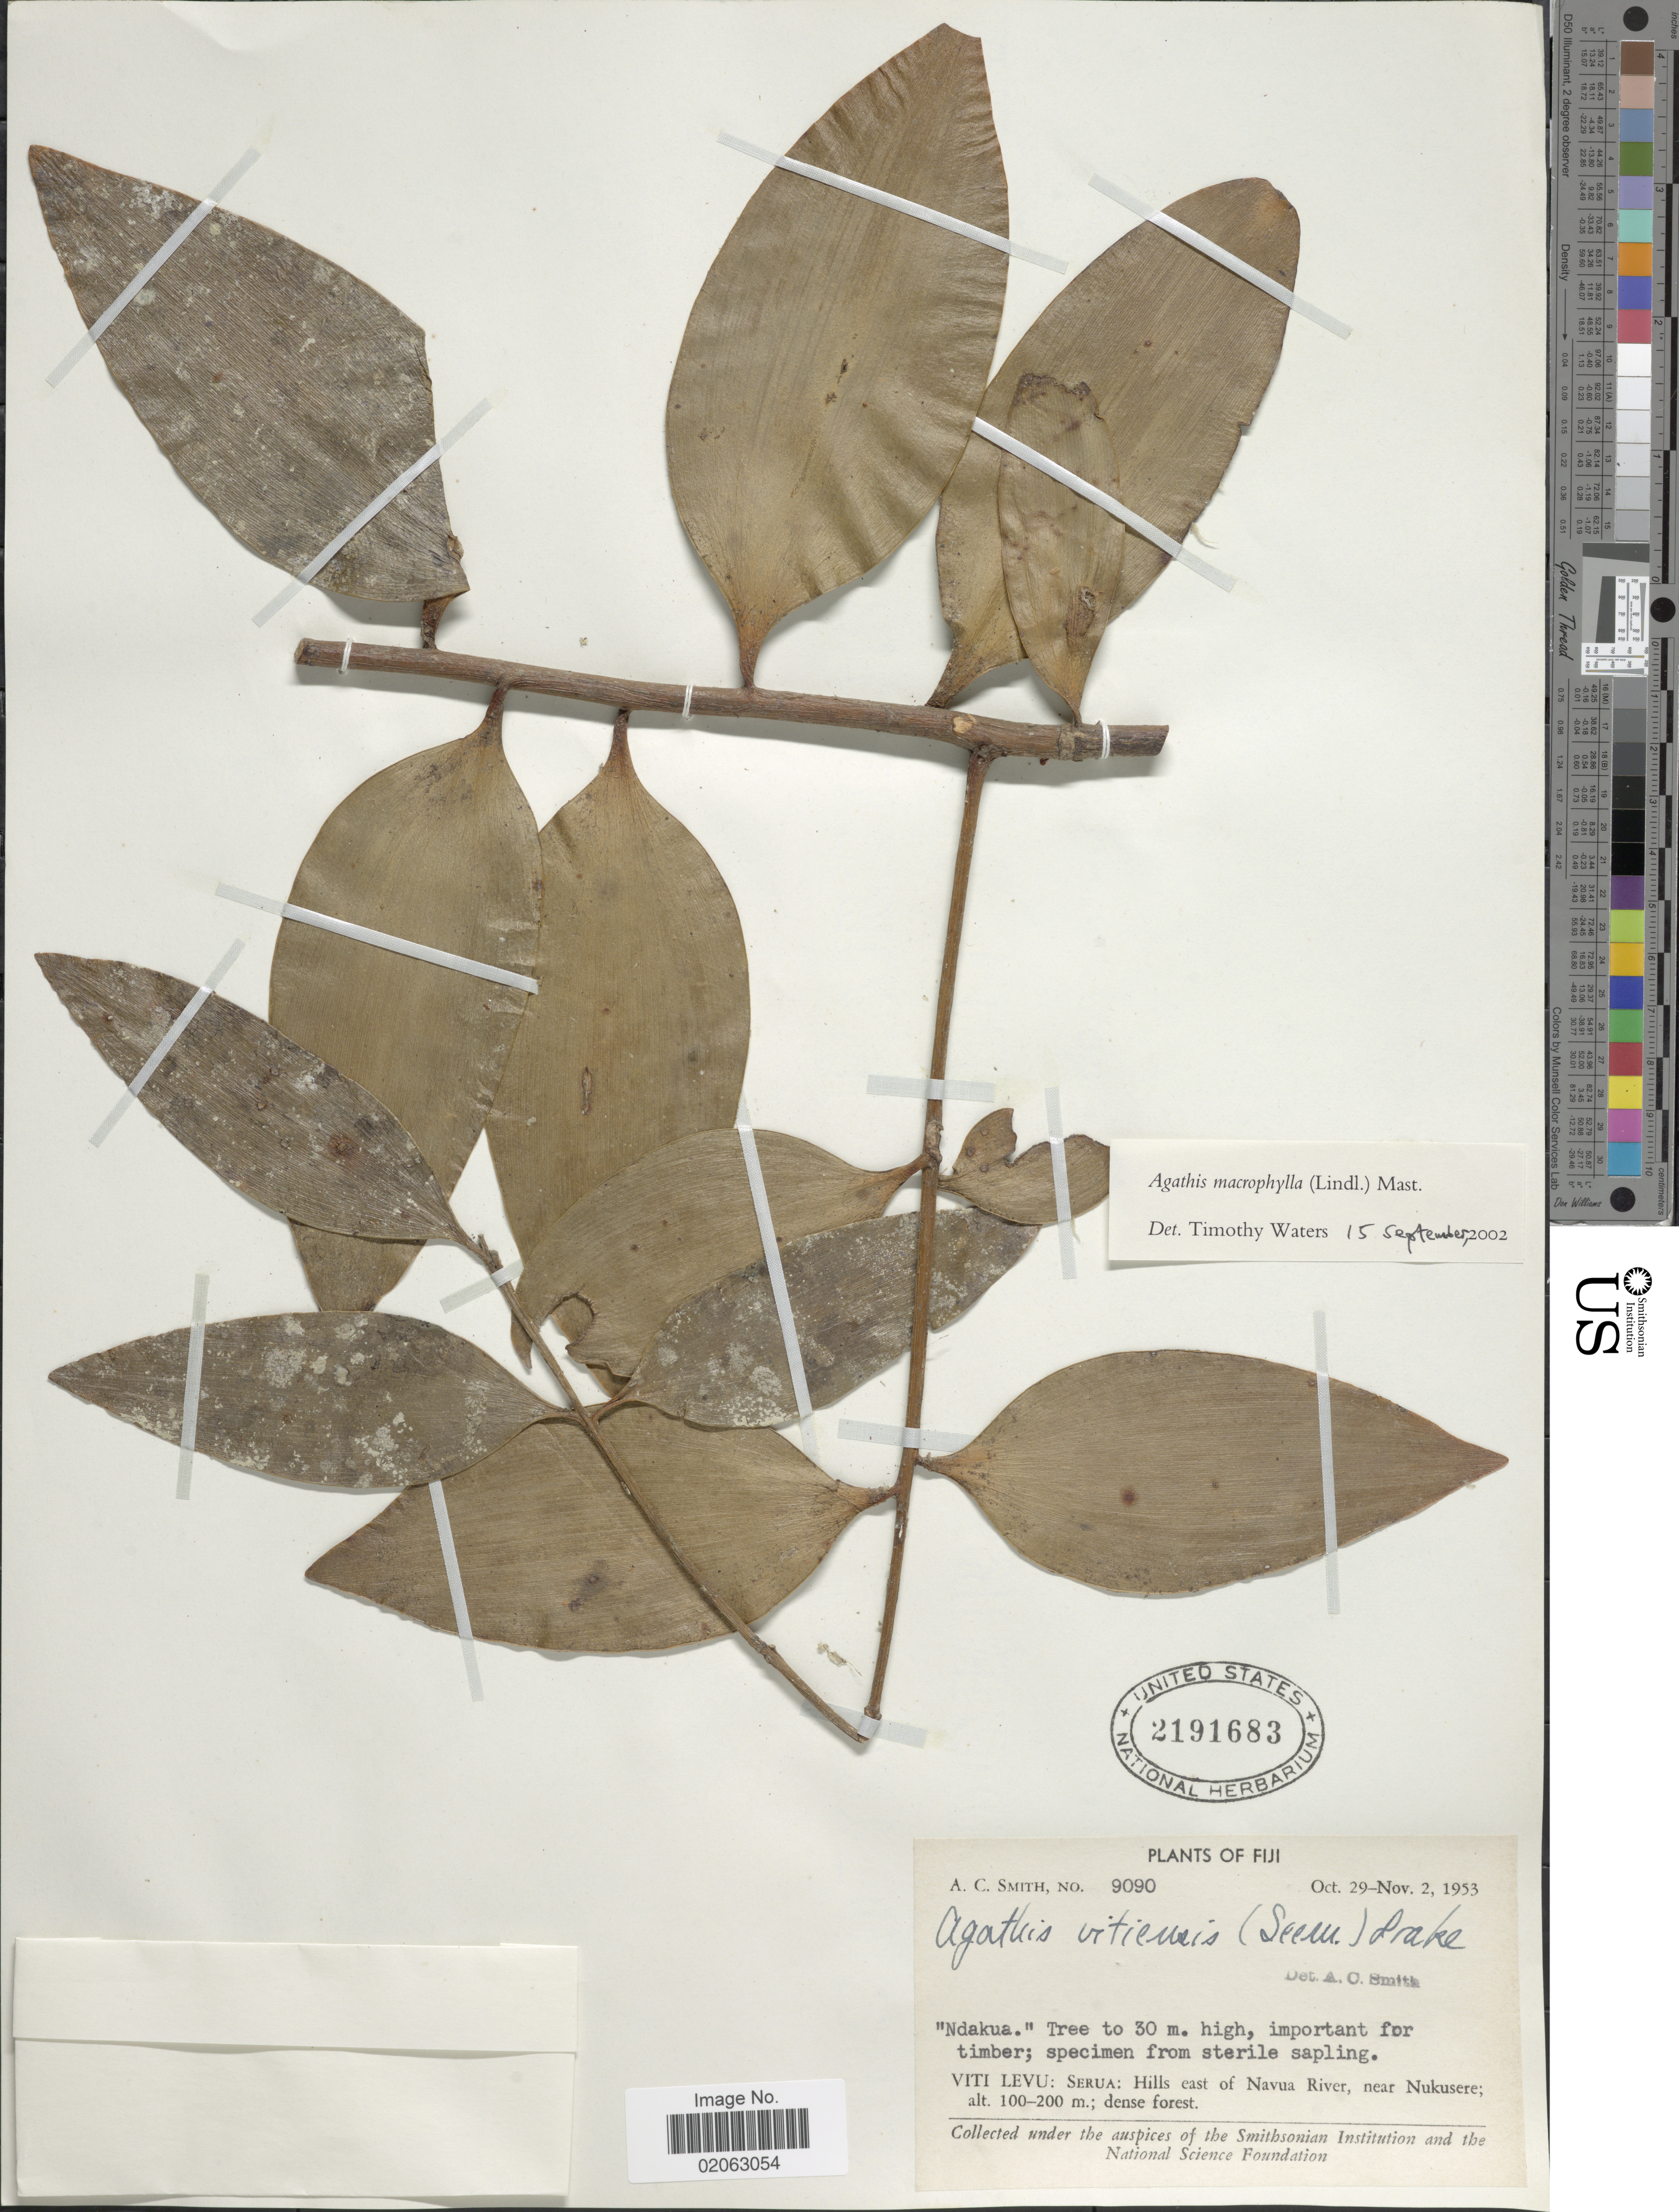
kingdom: Plantae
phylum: Tracheophyta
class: Pinopsida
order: Pinales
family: Araucariaceae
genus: Agathis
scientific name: Agathis macrophylla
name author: (Lindl.) Mast.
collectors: A. C. Smith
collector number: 9090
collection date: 1953-10-29/1953-11-02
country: Fiji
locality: Ndakua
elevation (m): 100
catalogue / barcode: US 2191683